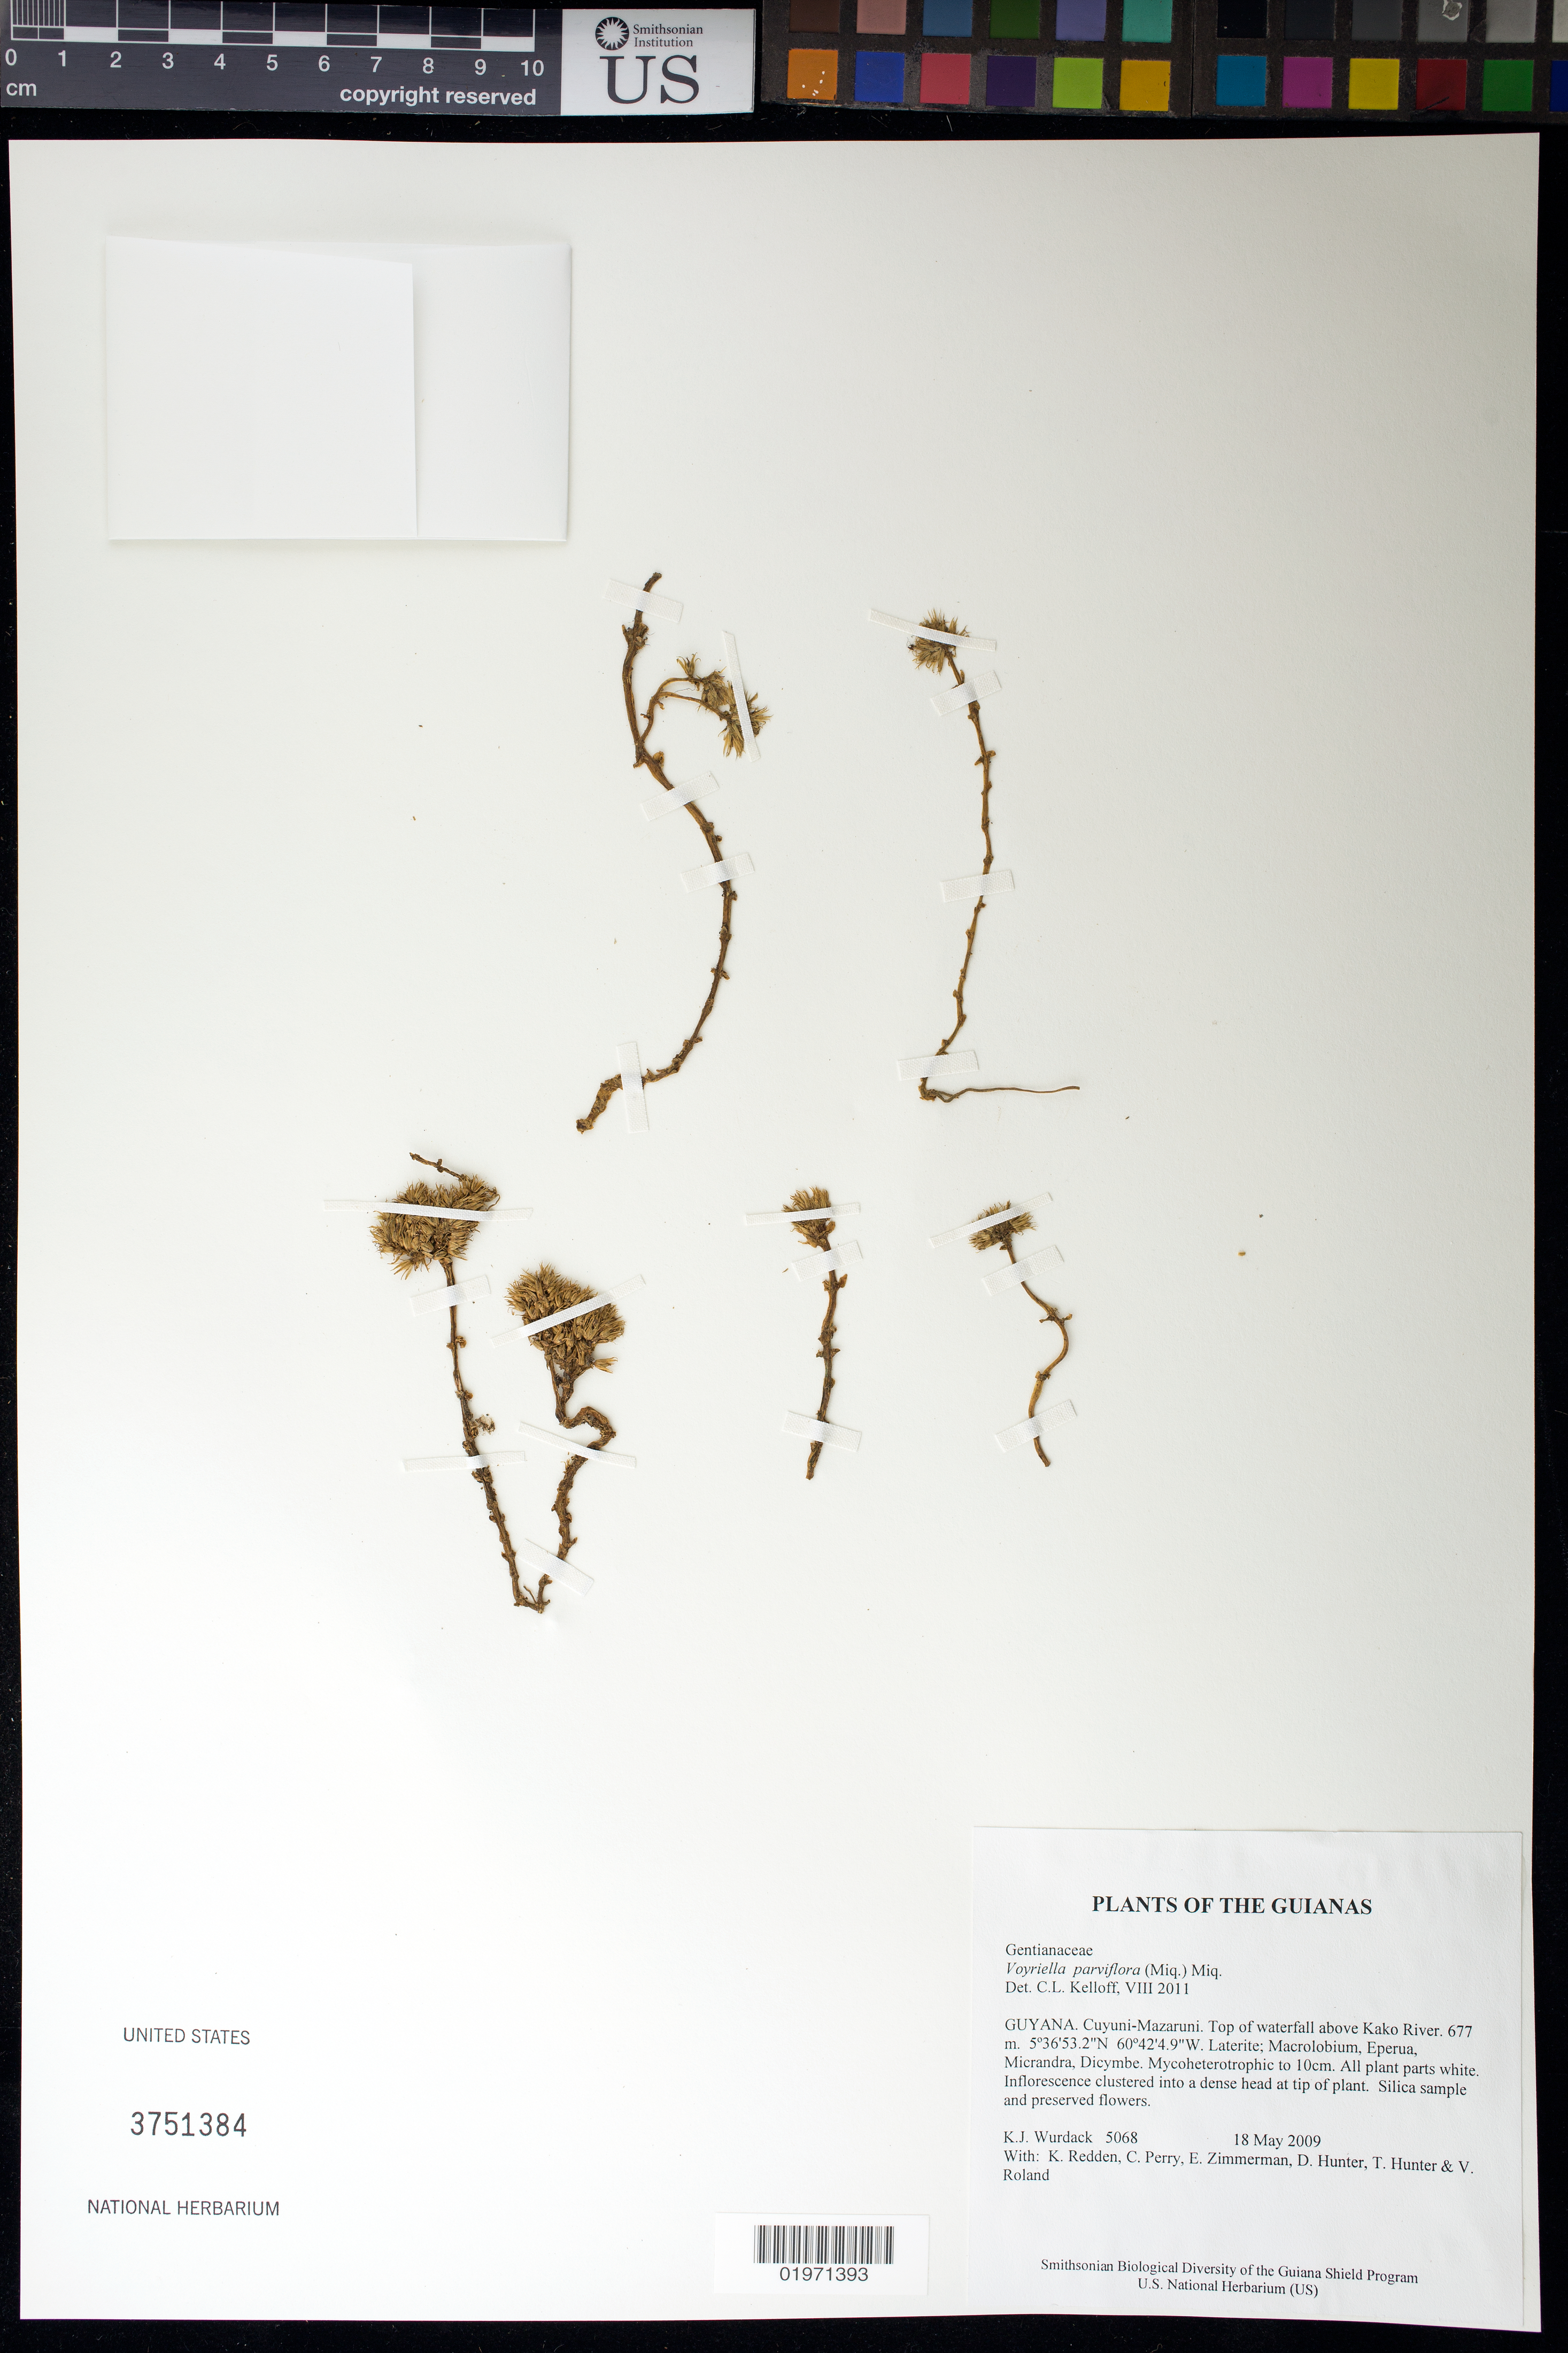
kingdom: Plantae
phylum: Tracheophyta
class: Magnoliopsida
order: Gentianales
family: Gentianaceae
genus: Voyriella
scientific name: Voyriella parviflora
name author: (Miq.) Miq.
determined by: Kelloff, Carol L., (US), Smithsonian Institution - National Museum of Natural History (UNITED STATES)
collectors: K. Wurdack, K. M. Redden, C. Perry, E. Zimmerman, D. Hunter, T. Hunter & V. Roland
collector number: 5068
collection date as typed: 18 May 2009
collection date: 2009-05-18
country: Guyana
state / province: Cuyuni-Mazaruni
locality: Top of waterfall above Kako River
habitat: Laterite; Macrolobium, Eperua, Micrandra, Dicymbe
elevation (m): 677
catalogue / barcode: US 3751384